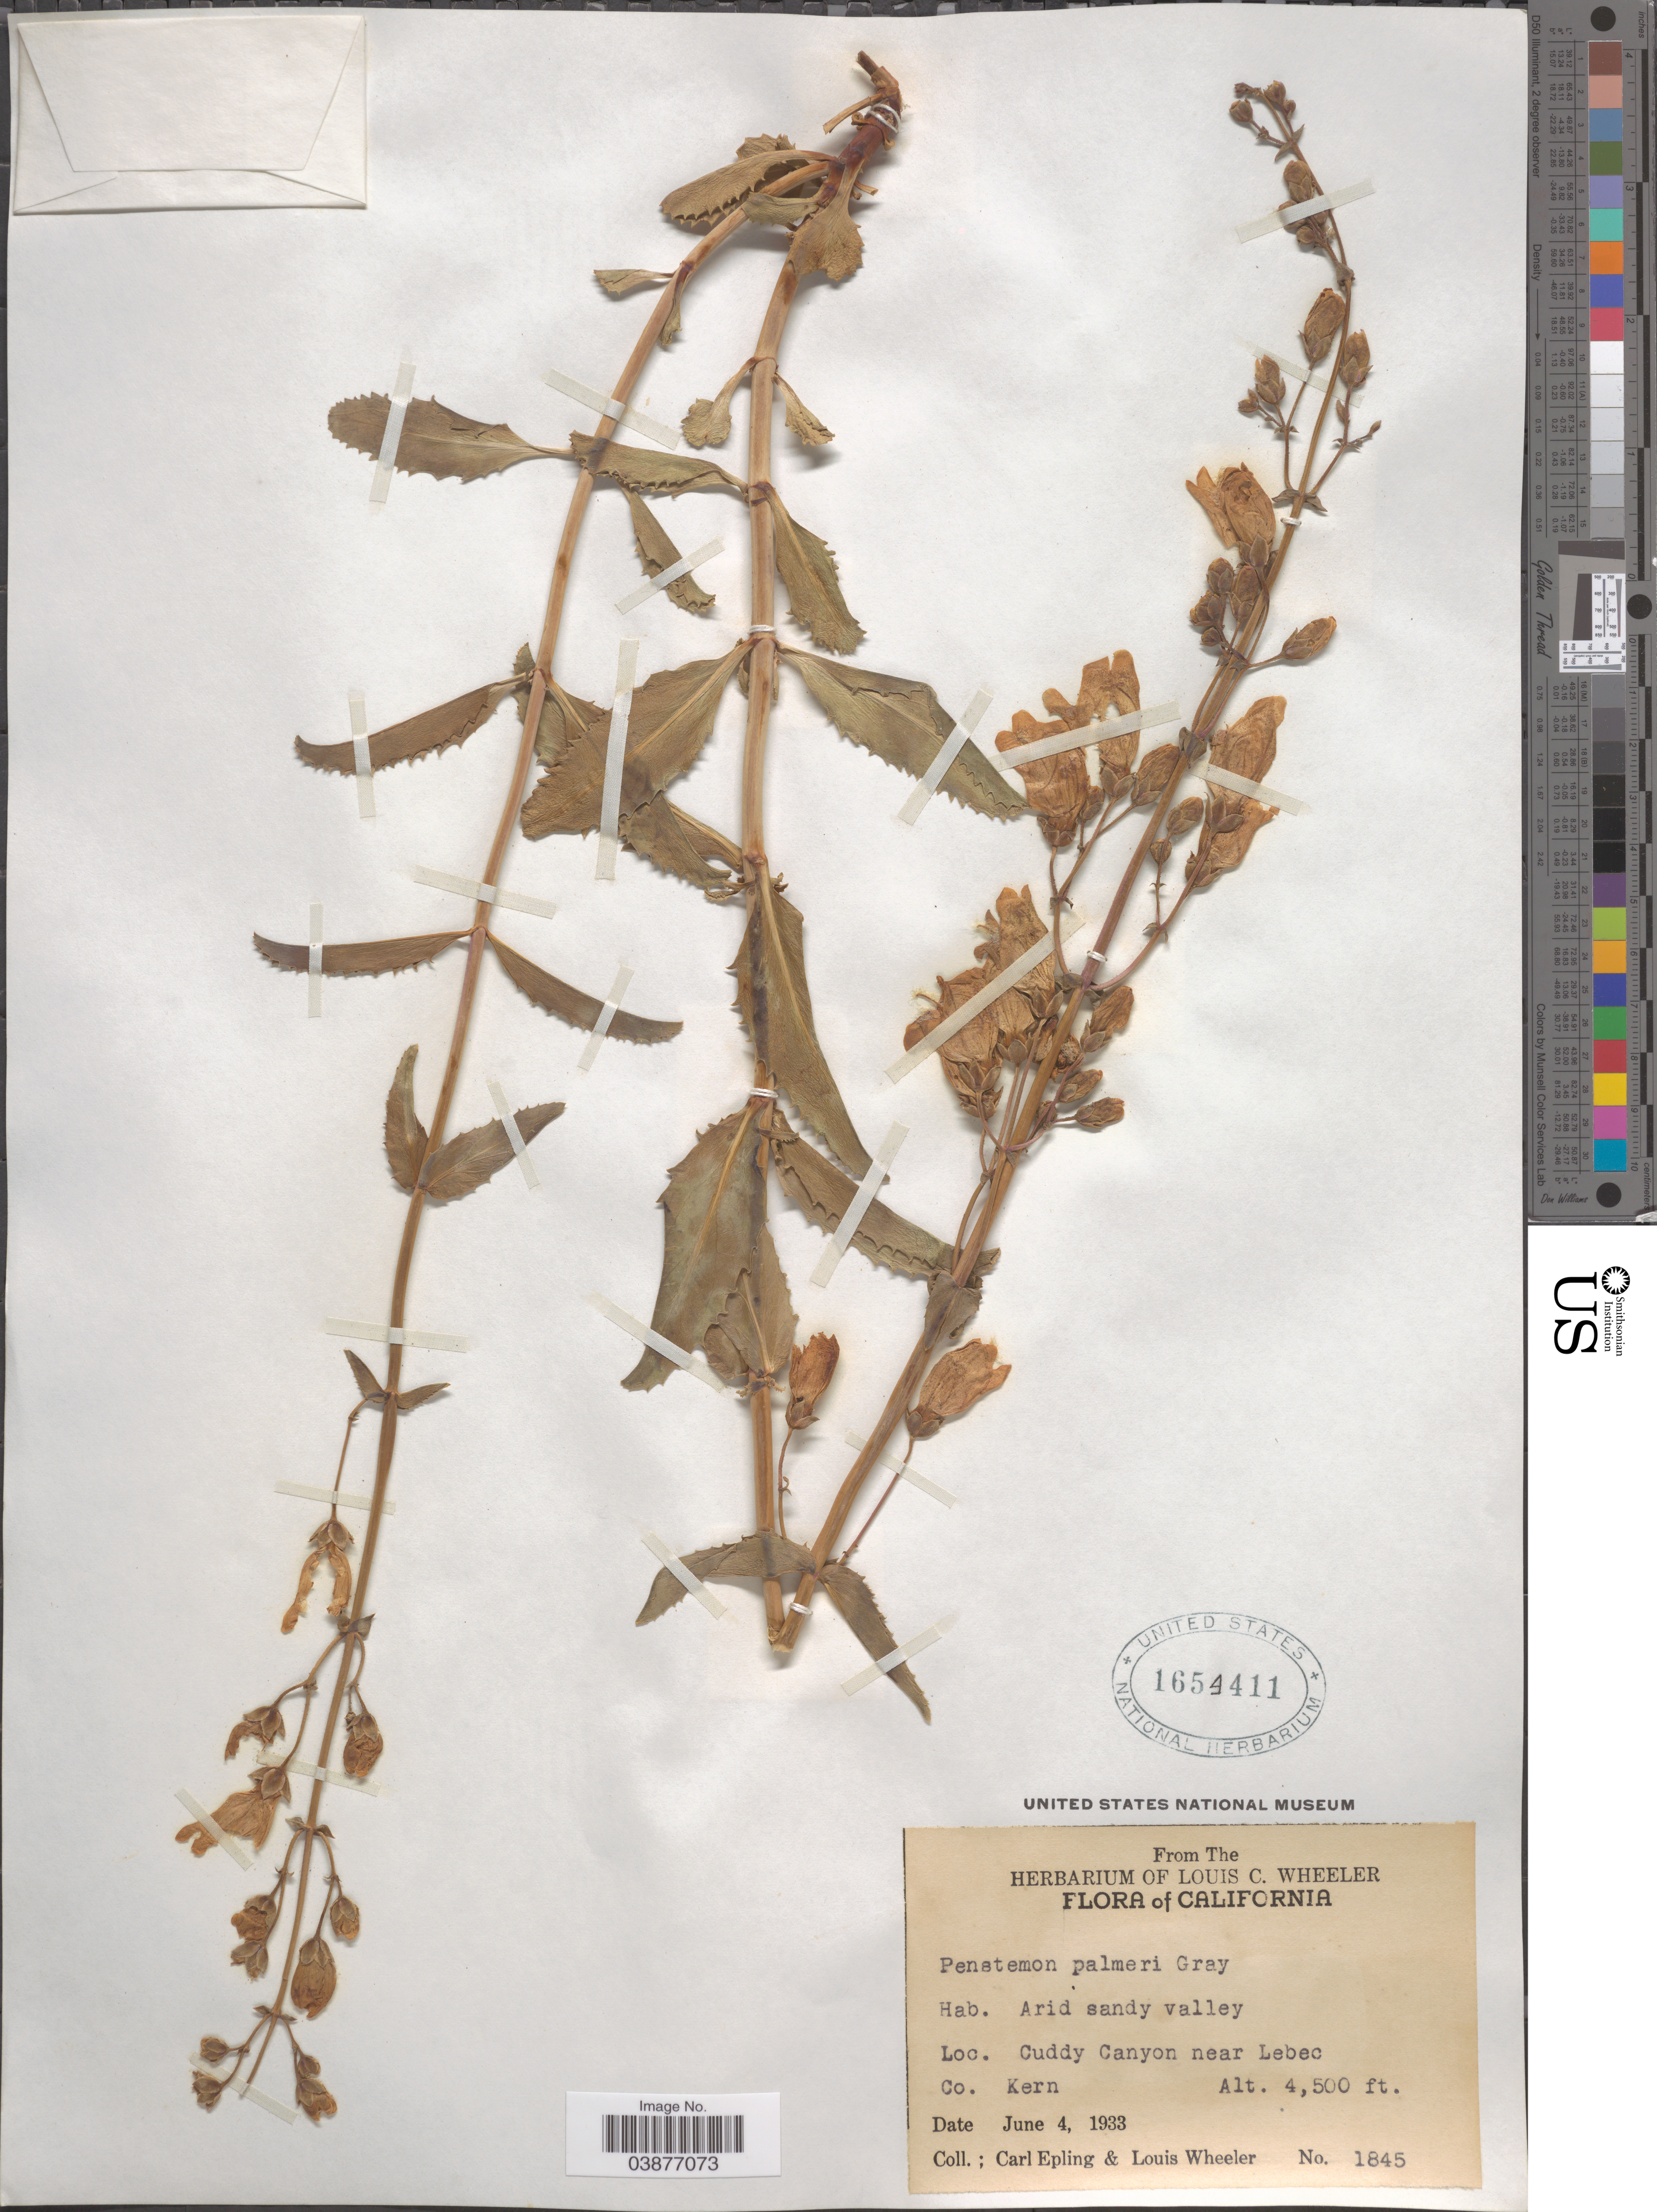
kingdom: Plantae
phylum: Tracheophyta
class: Magnoliopsida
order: Lamiales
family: Plantaginaceae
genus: Penstemon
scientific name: Penstemon palmeri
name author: A. Gray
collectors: C. C. Epling & L. C. Wheeler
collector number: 1845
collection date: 1933-06-04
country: United States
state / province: California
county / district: Kern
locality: Cuddy Canyon near Lebec. Co. Kern.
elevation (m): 1372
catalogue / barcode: US 1654411